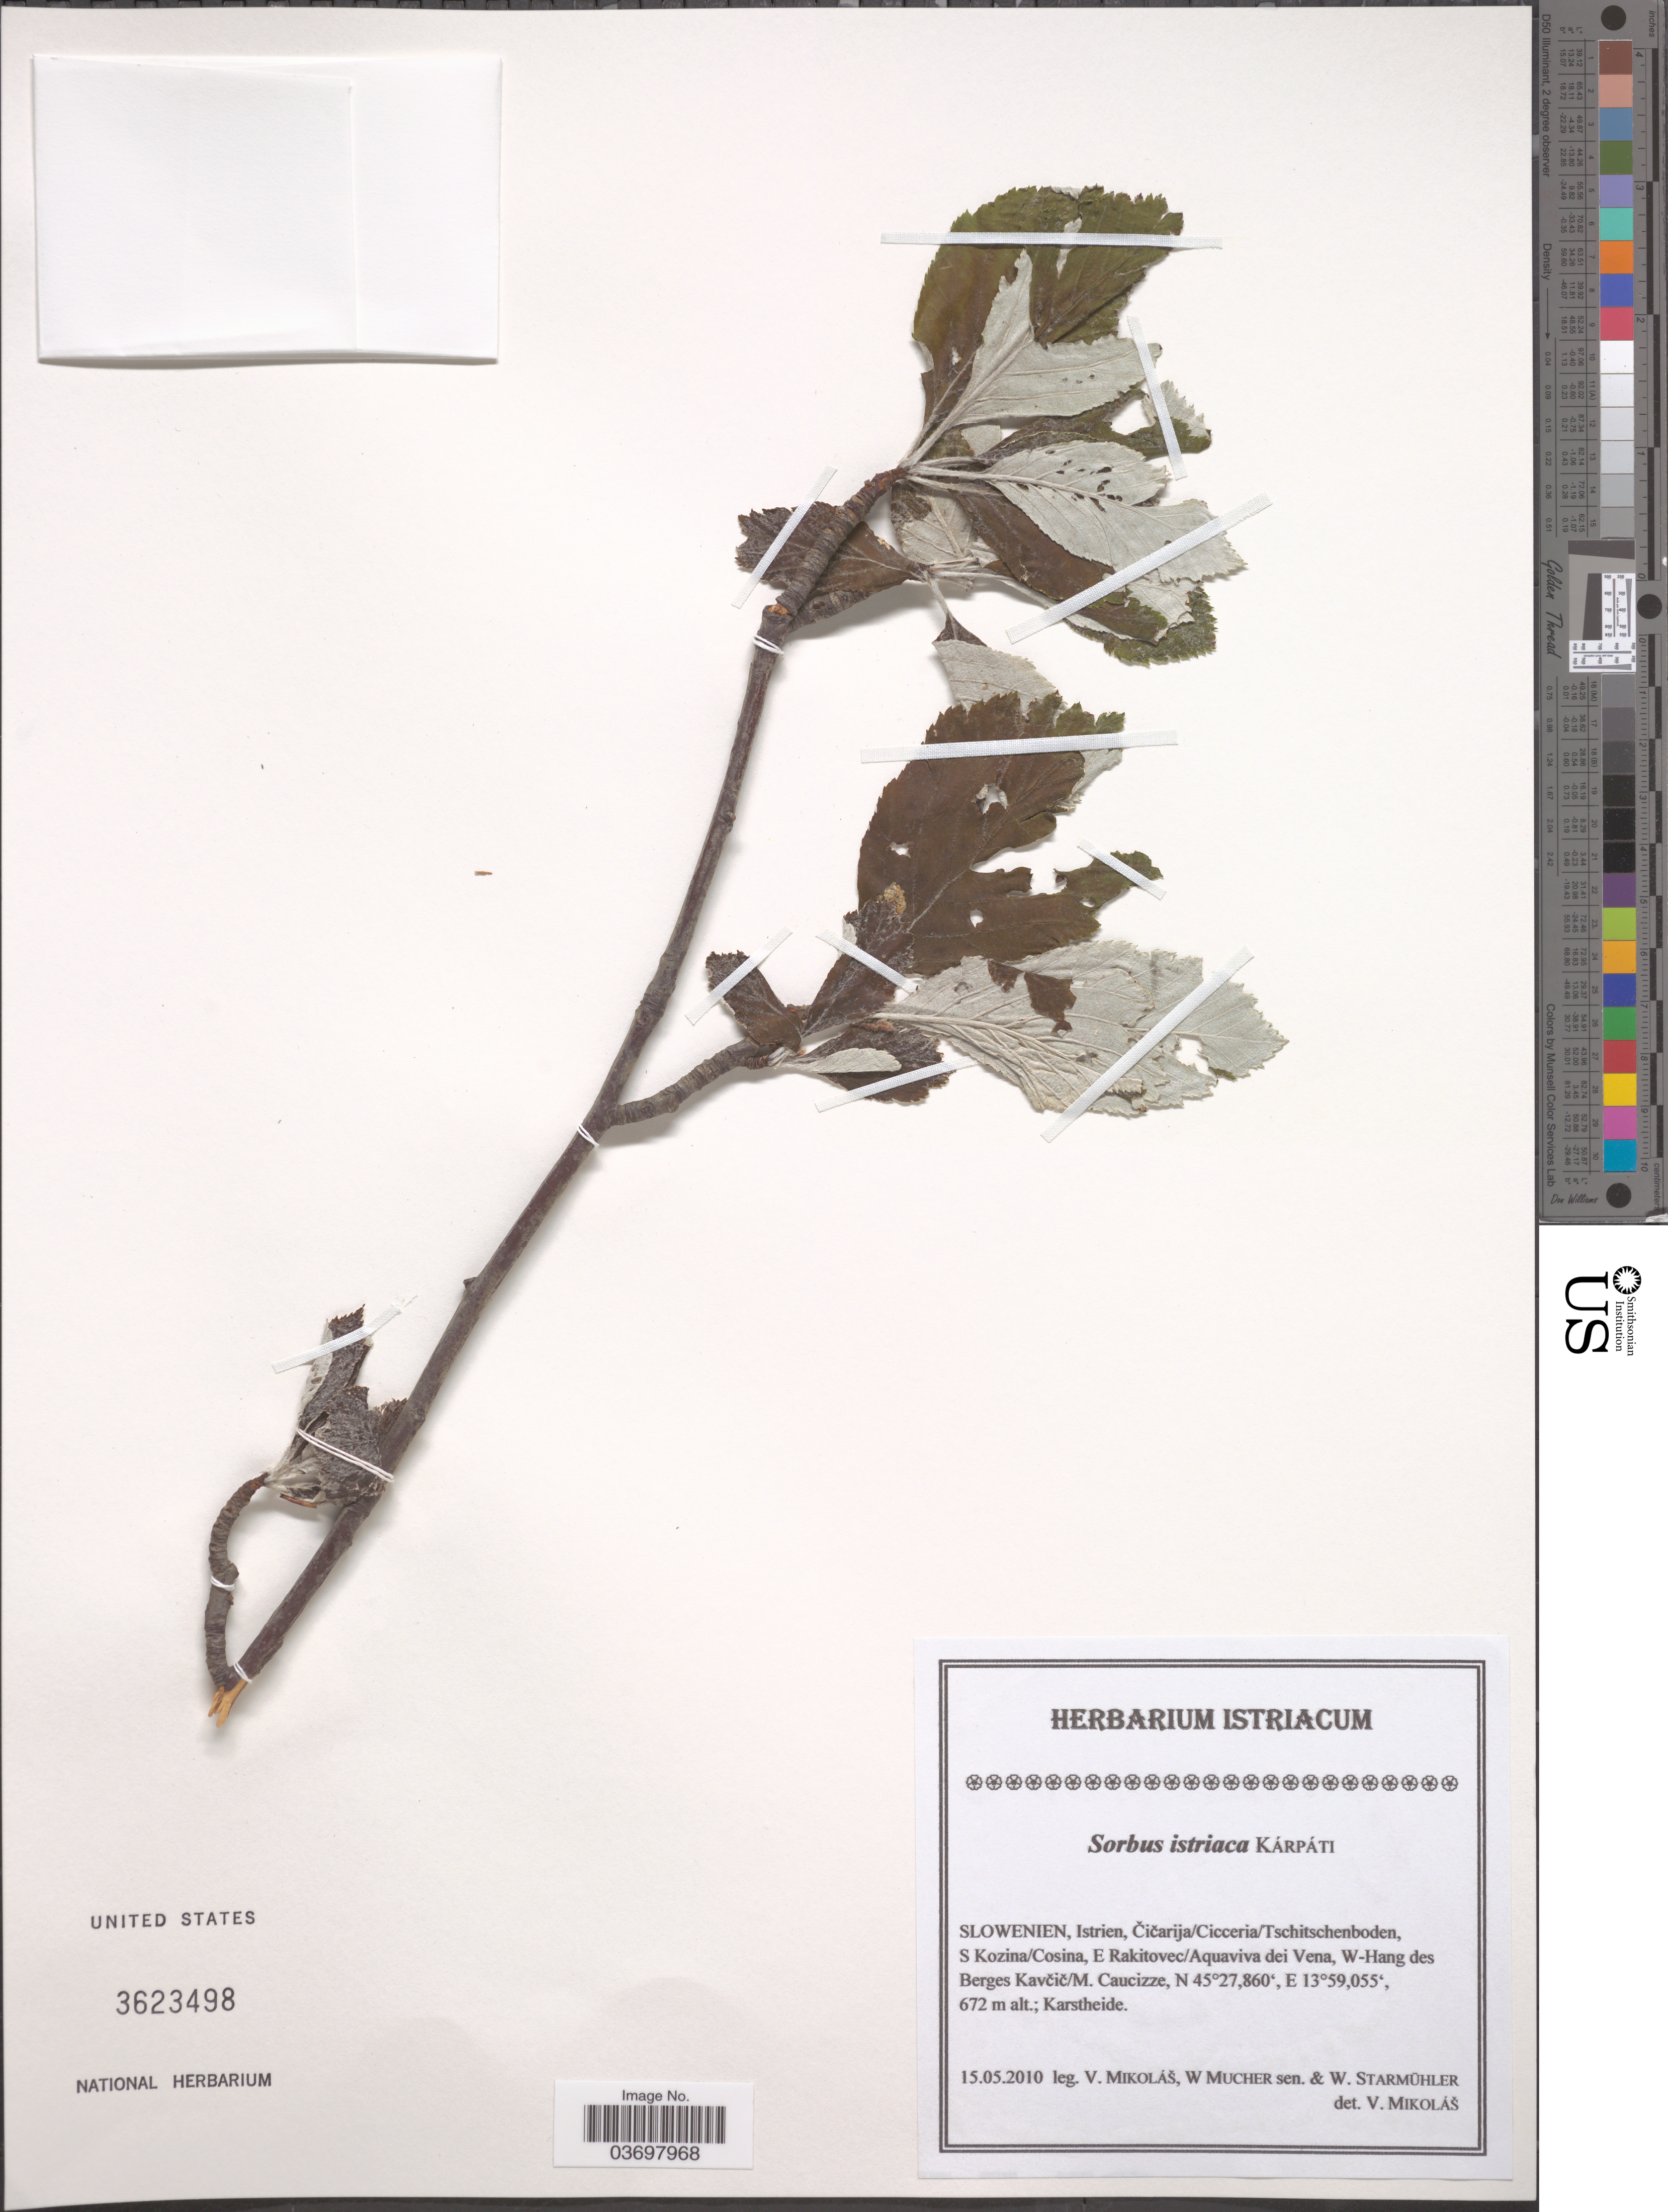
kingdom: Plantae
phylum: Tracheophyta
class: Magnoliopsida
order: Rosales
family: Rosaceae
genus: Sorbus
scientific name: Sorbus istriaca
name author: Kárpáti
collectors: V. Mikolás, W. Mucher & W. Starmühler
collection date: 2010-05-15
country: Slovenia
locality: Slowenien, Istrien, Čičarija/ Cicceria/ Tschitschenboden, S Kozina/ Cosina, E Rakitovec/ Aquaviva dei Vena, W-Huang des Berger Kavčič/M. Caucizze. Karstheide.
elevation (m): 672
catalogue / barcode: US 3623498